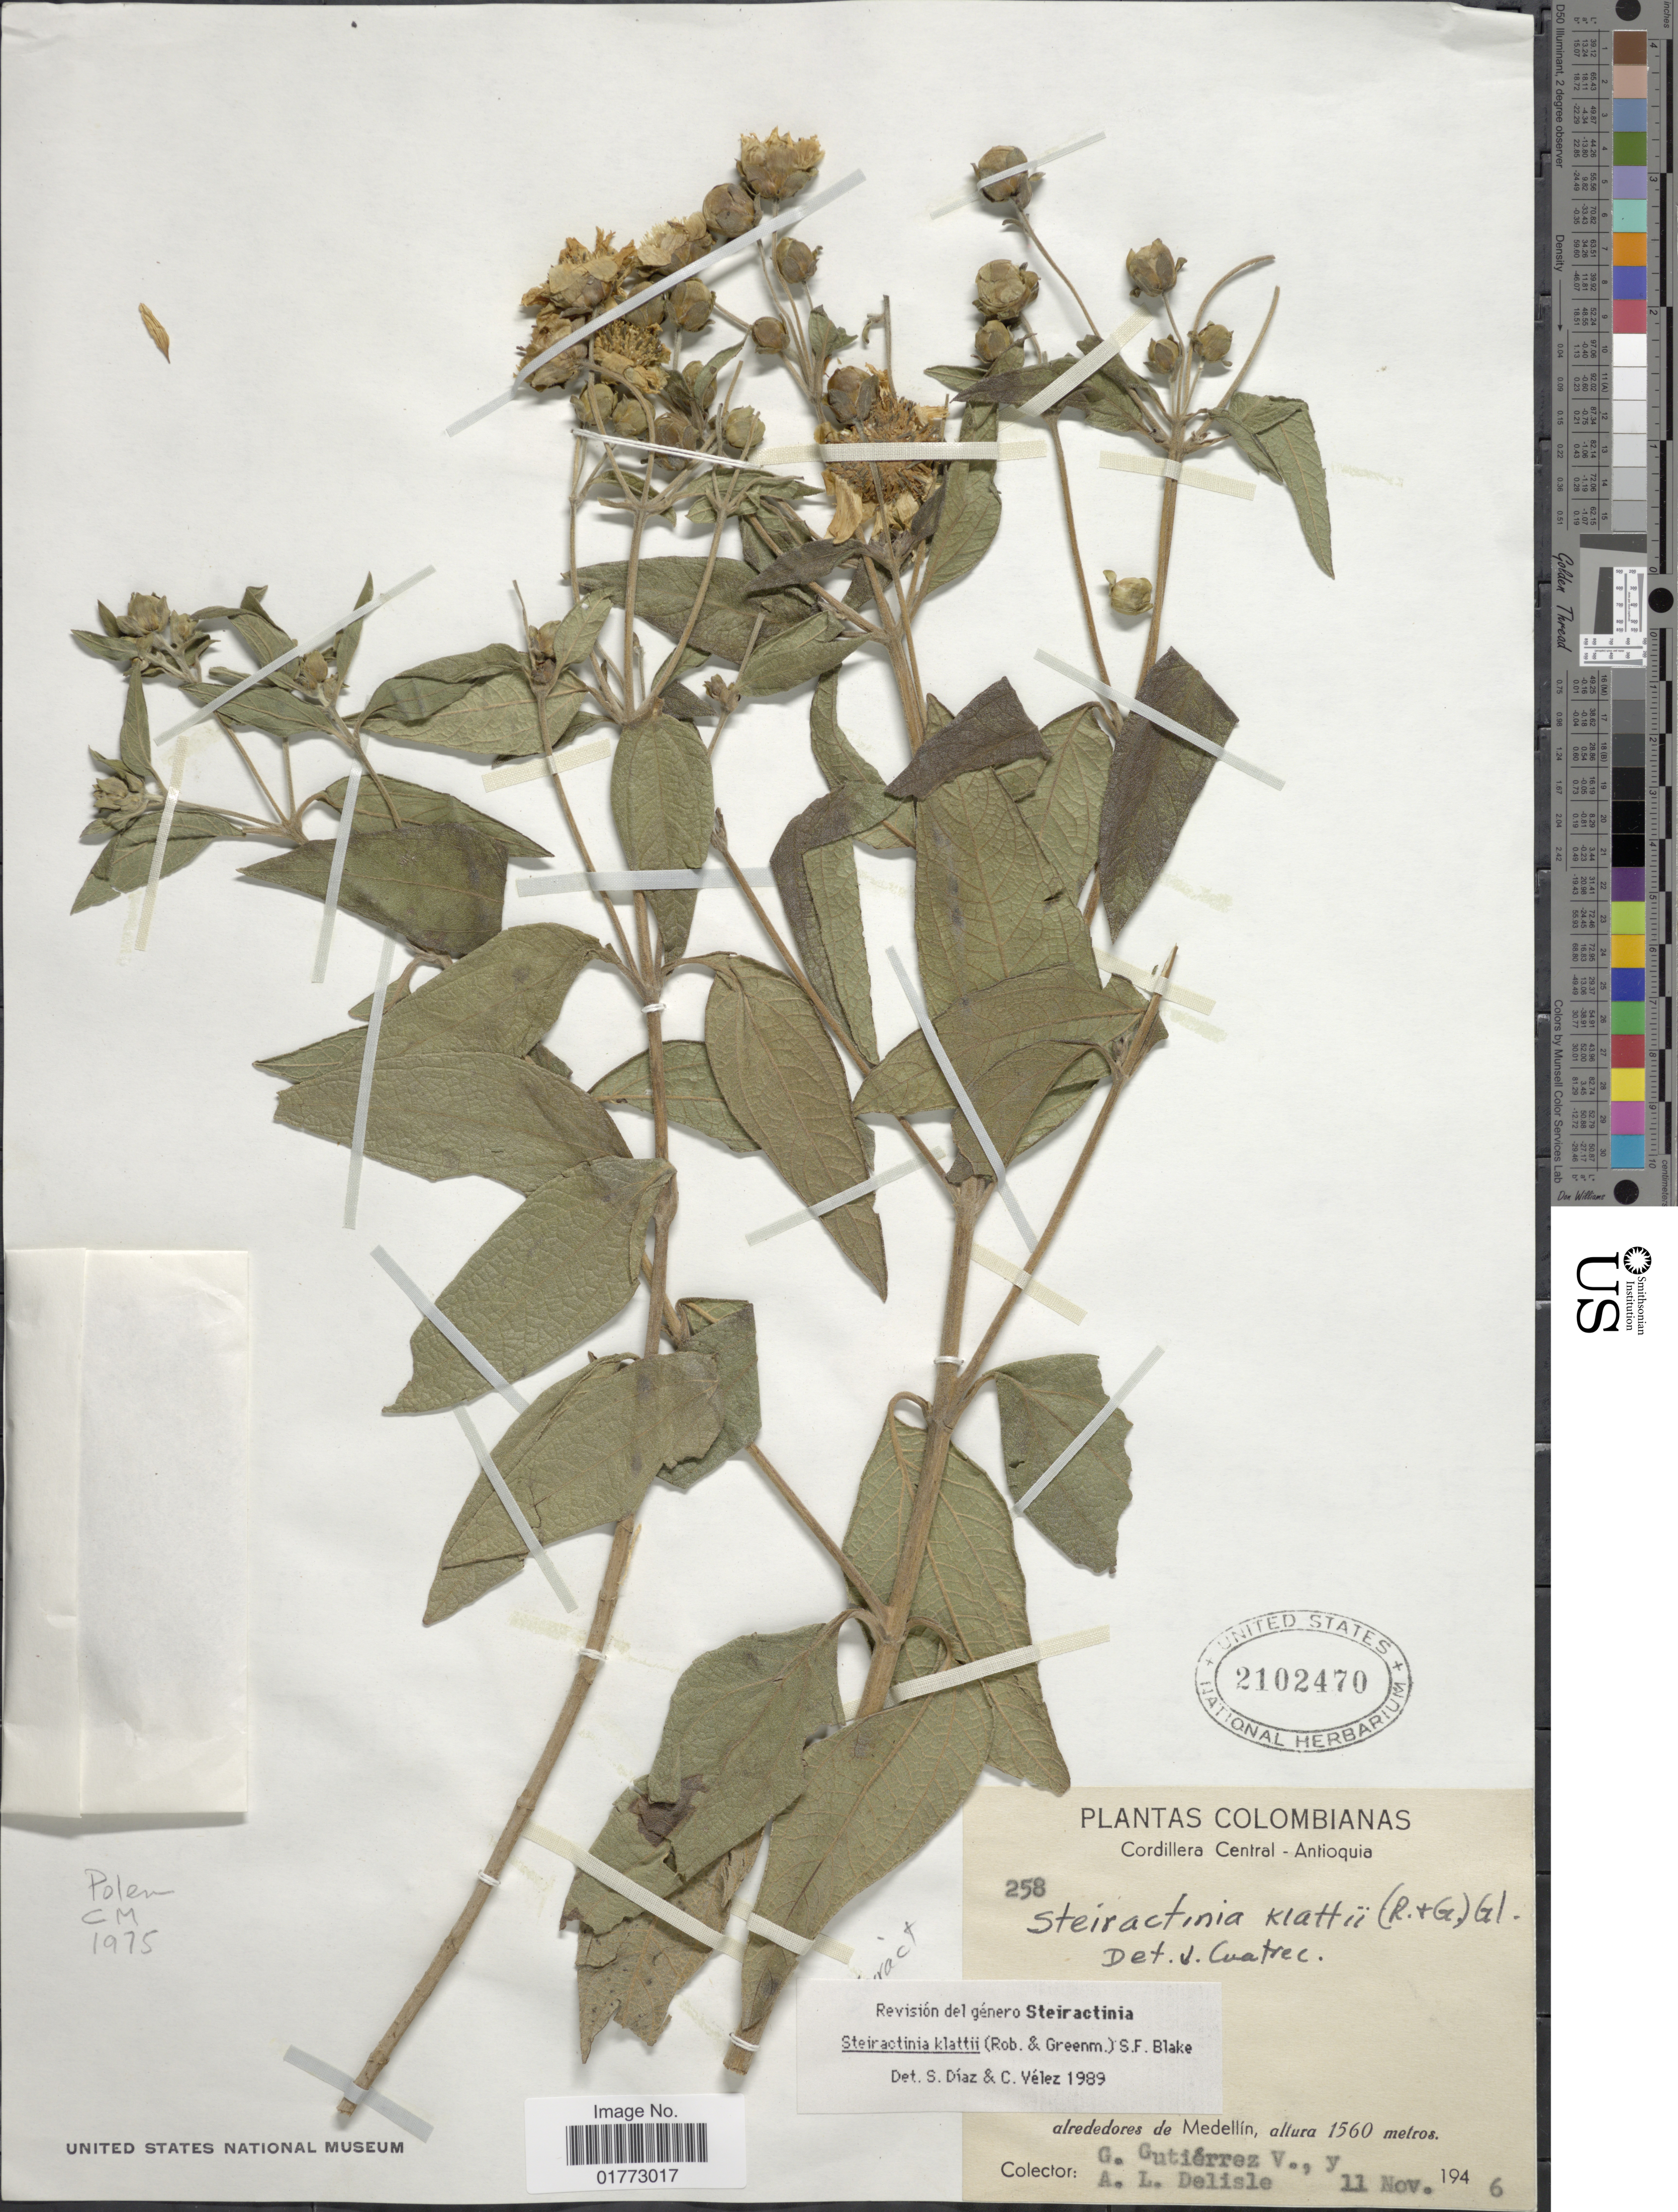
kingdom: Plantae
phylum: Tracheophyta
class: Magnoliopsida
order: Asterales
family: Asteraceae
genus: Steiractinia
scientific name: Steiractinia klattii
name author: S.F. Blake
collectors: G. Gutiérrez V. & A. Delisle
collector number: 258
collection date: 1946-11-11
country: Colombia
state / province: Antioquia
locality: Cordillera Central, alrededores de Medellin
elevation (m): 1560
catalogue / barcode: US 2102470